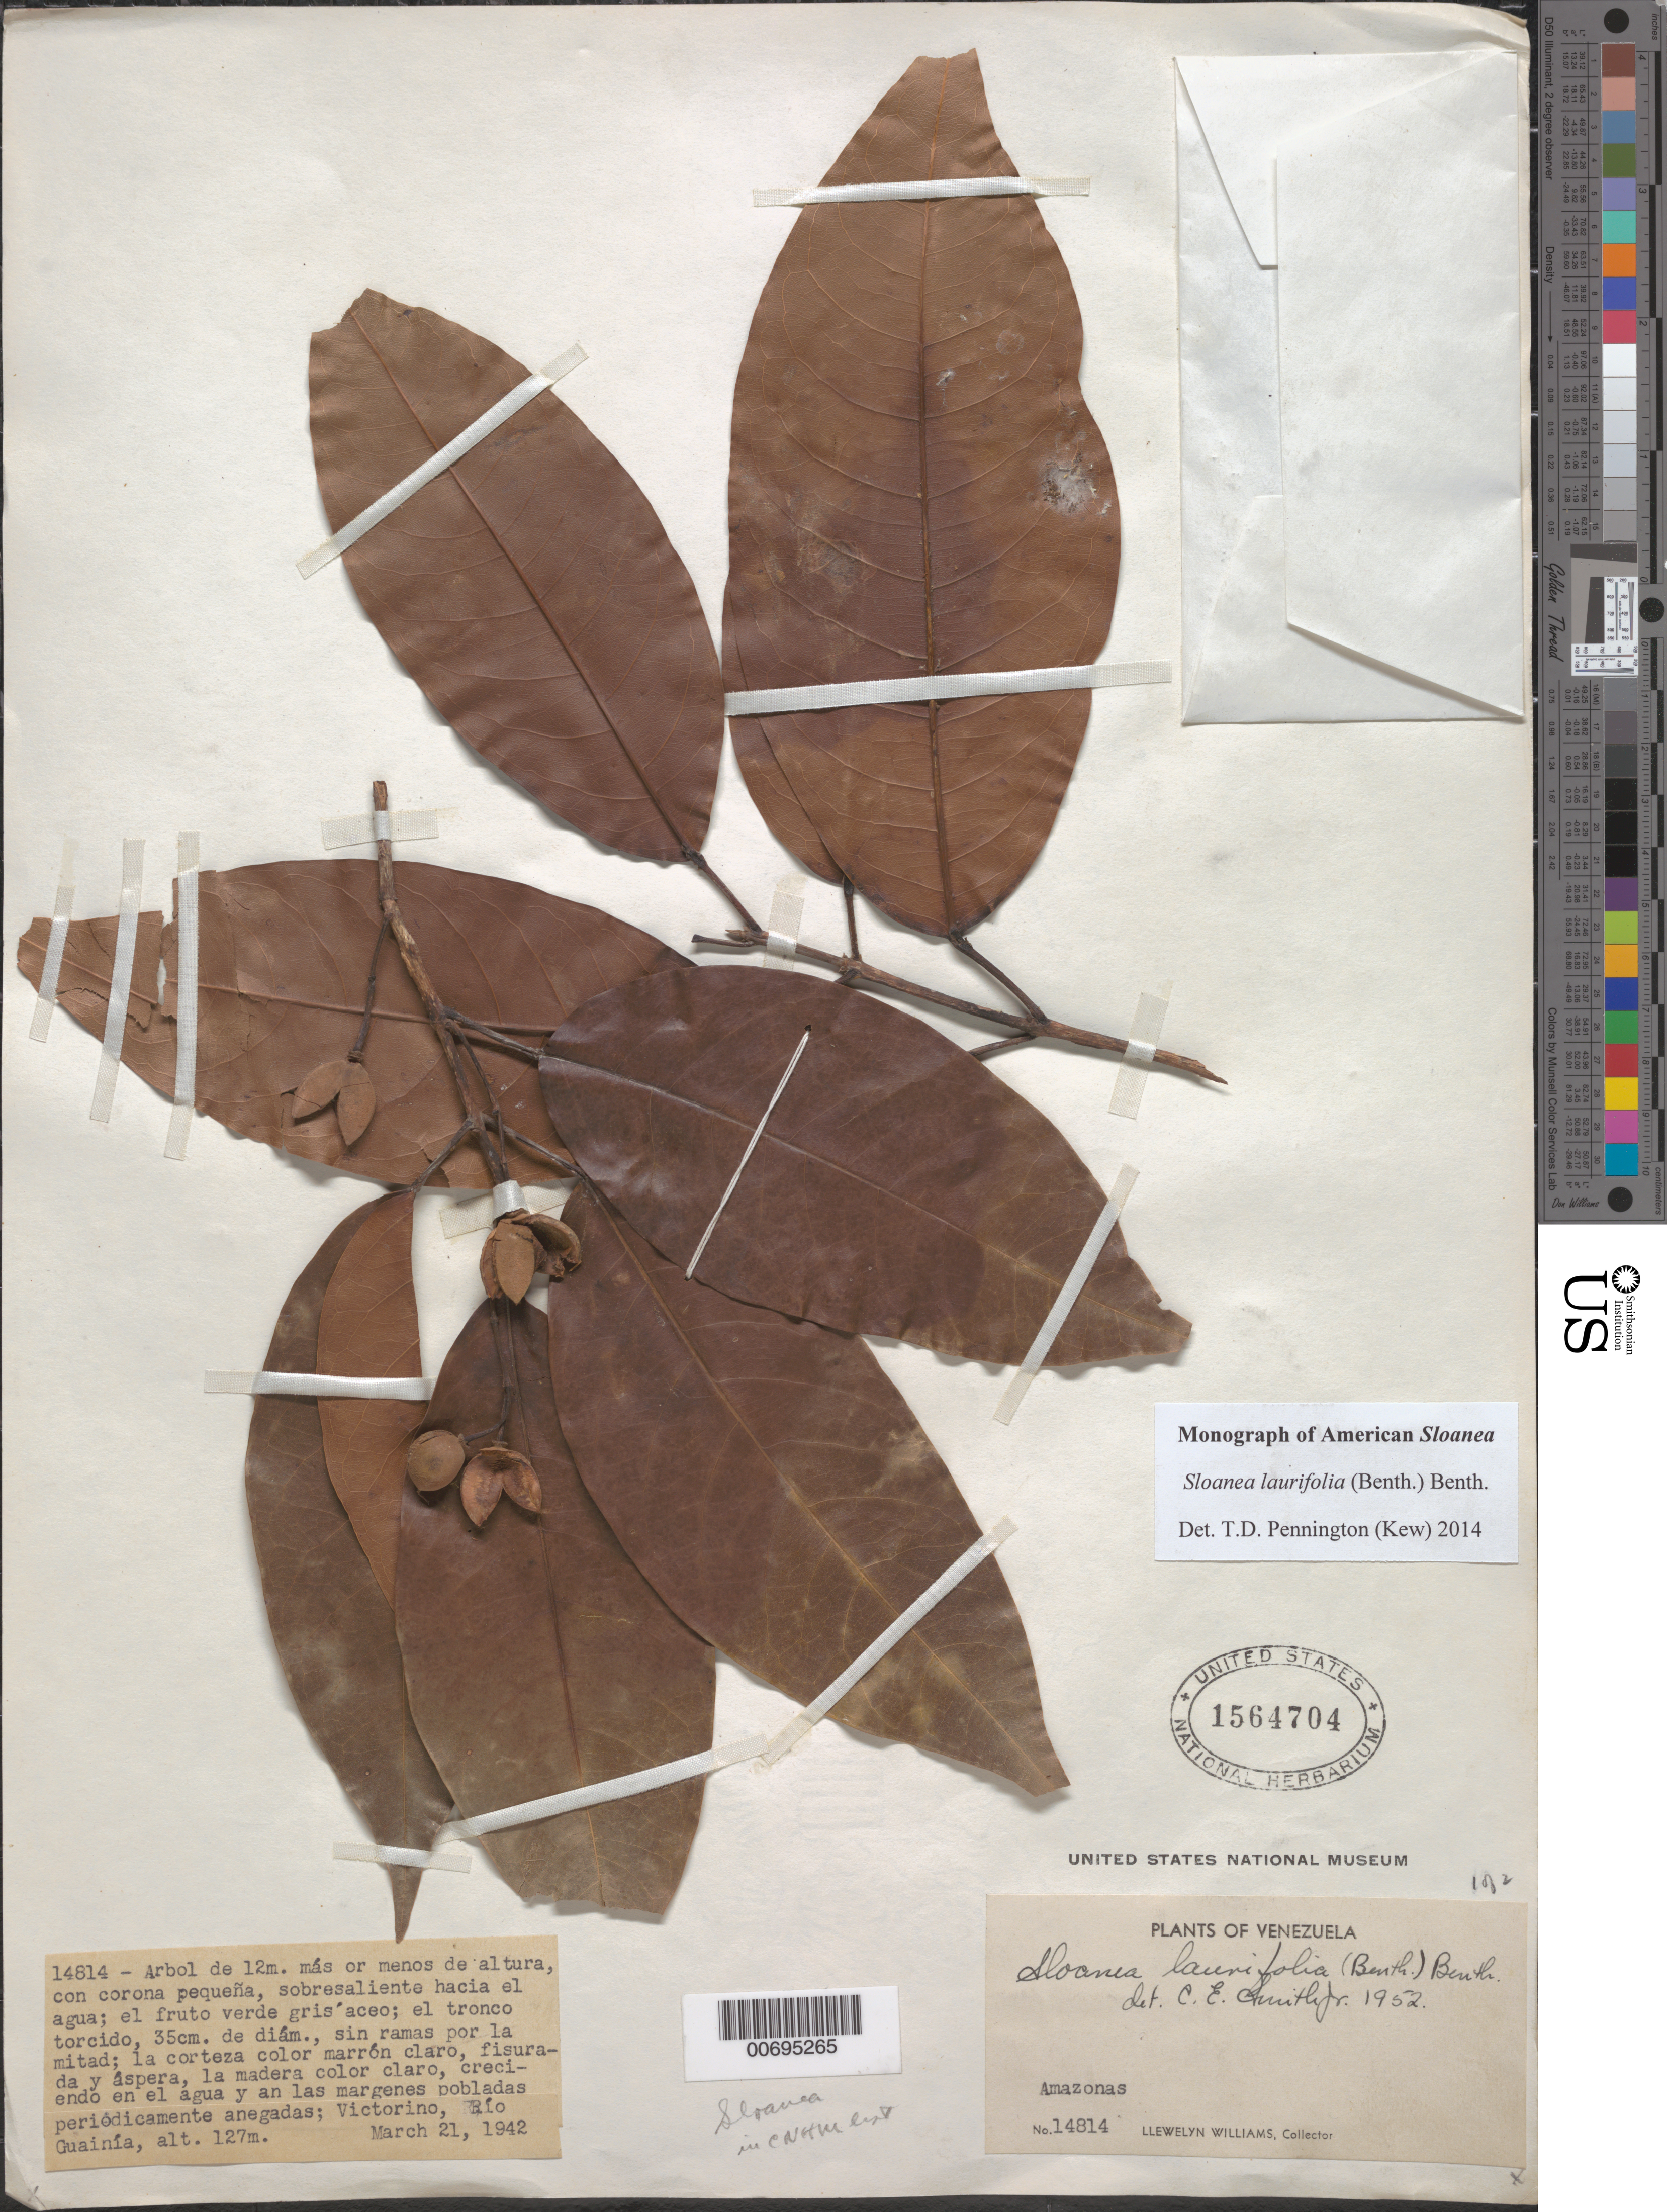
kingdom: Plantae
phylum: Tracheophyta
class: Magnoliopsida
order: Oxalidales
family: Elaeocarpaceae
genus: Sloanea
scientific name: Sloanea laurifolia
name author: (Benth.) Benth.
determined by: Smith, C. E., Jr.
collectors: Ll. Williams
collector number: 14814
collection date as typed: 21-Mar-42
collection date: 1942-03-21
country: Venezuela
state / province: Amazonas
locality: Victorino, Río Guainía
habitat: En el agua y an las margenes poblados periodicamente anegadas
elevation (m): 127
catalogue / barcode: US 1564704